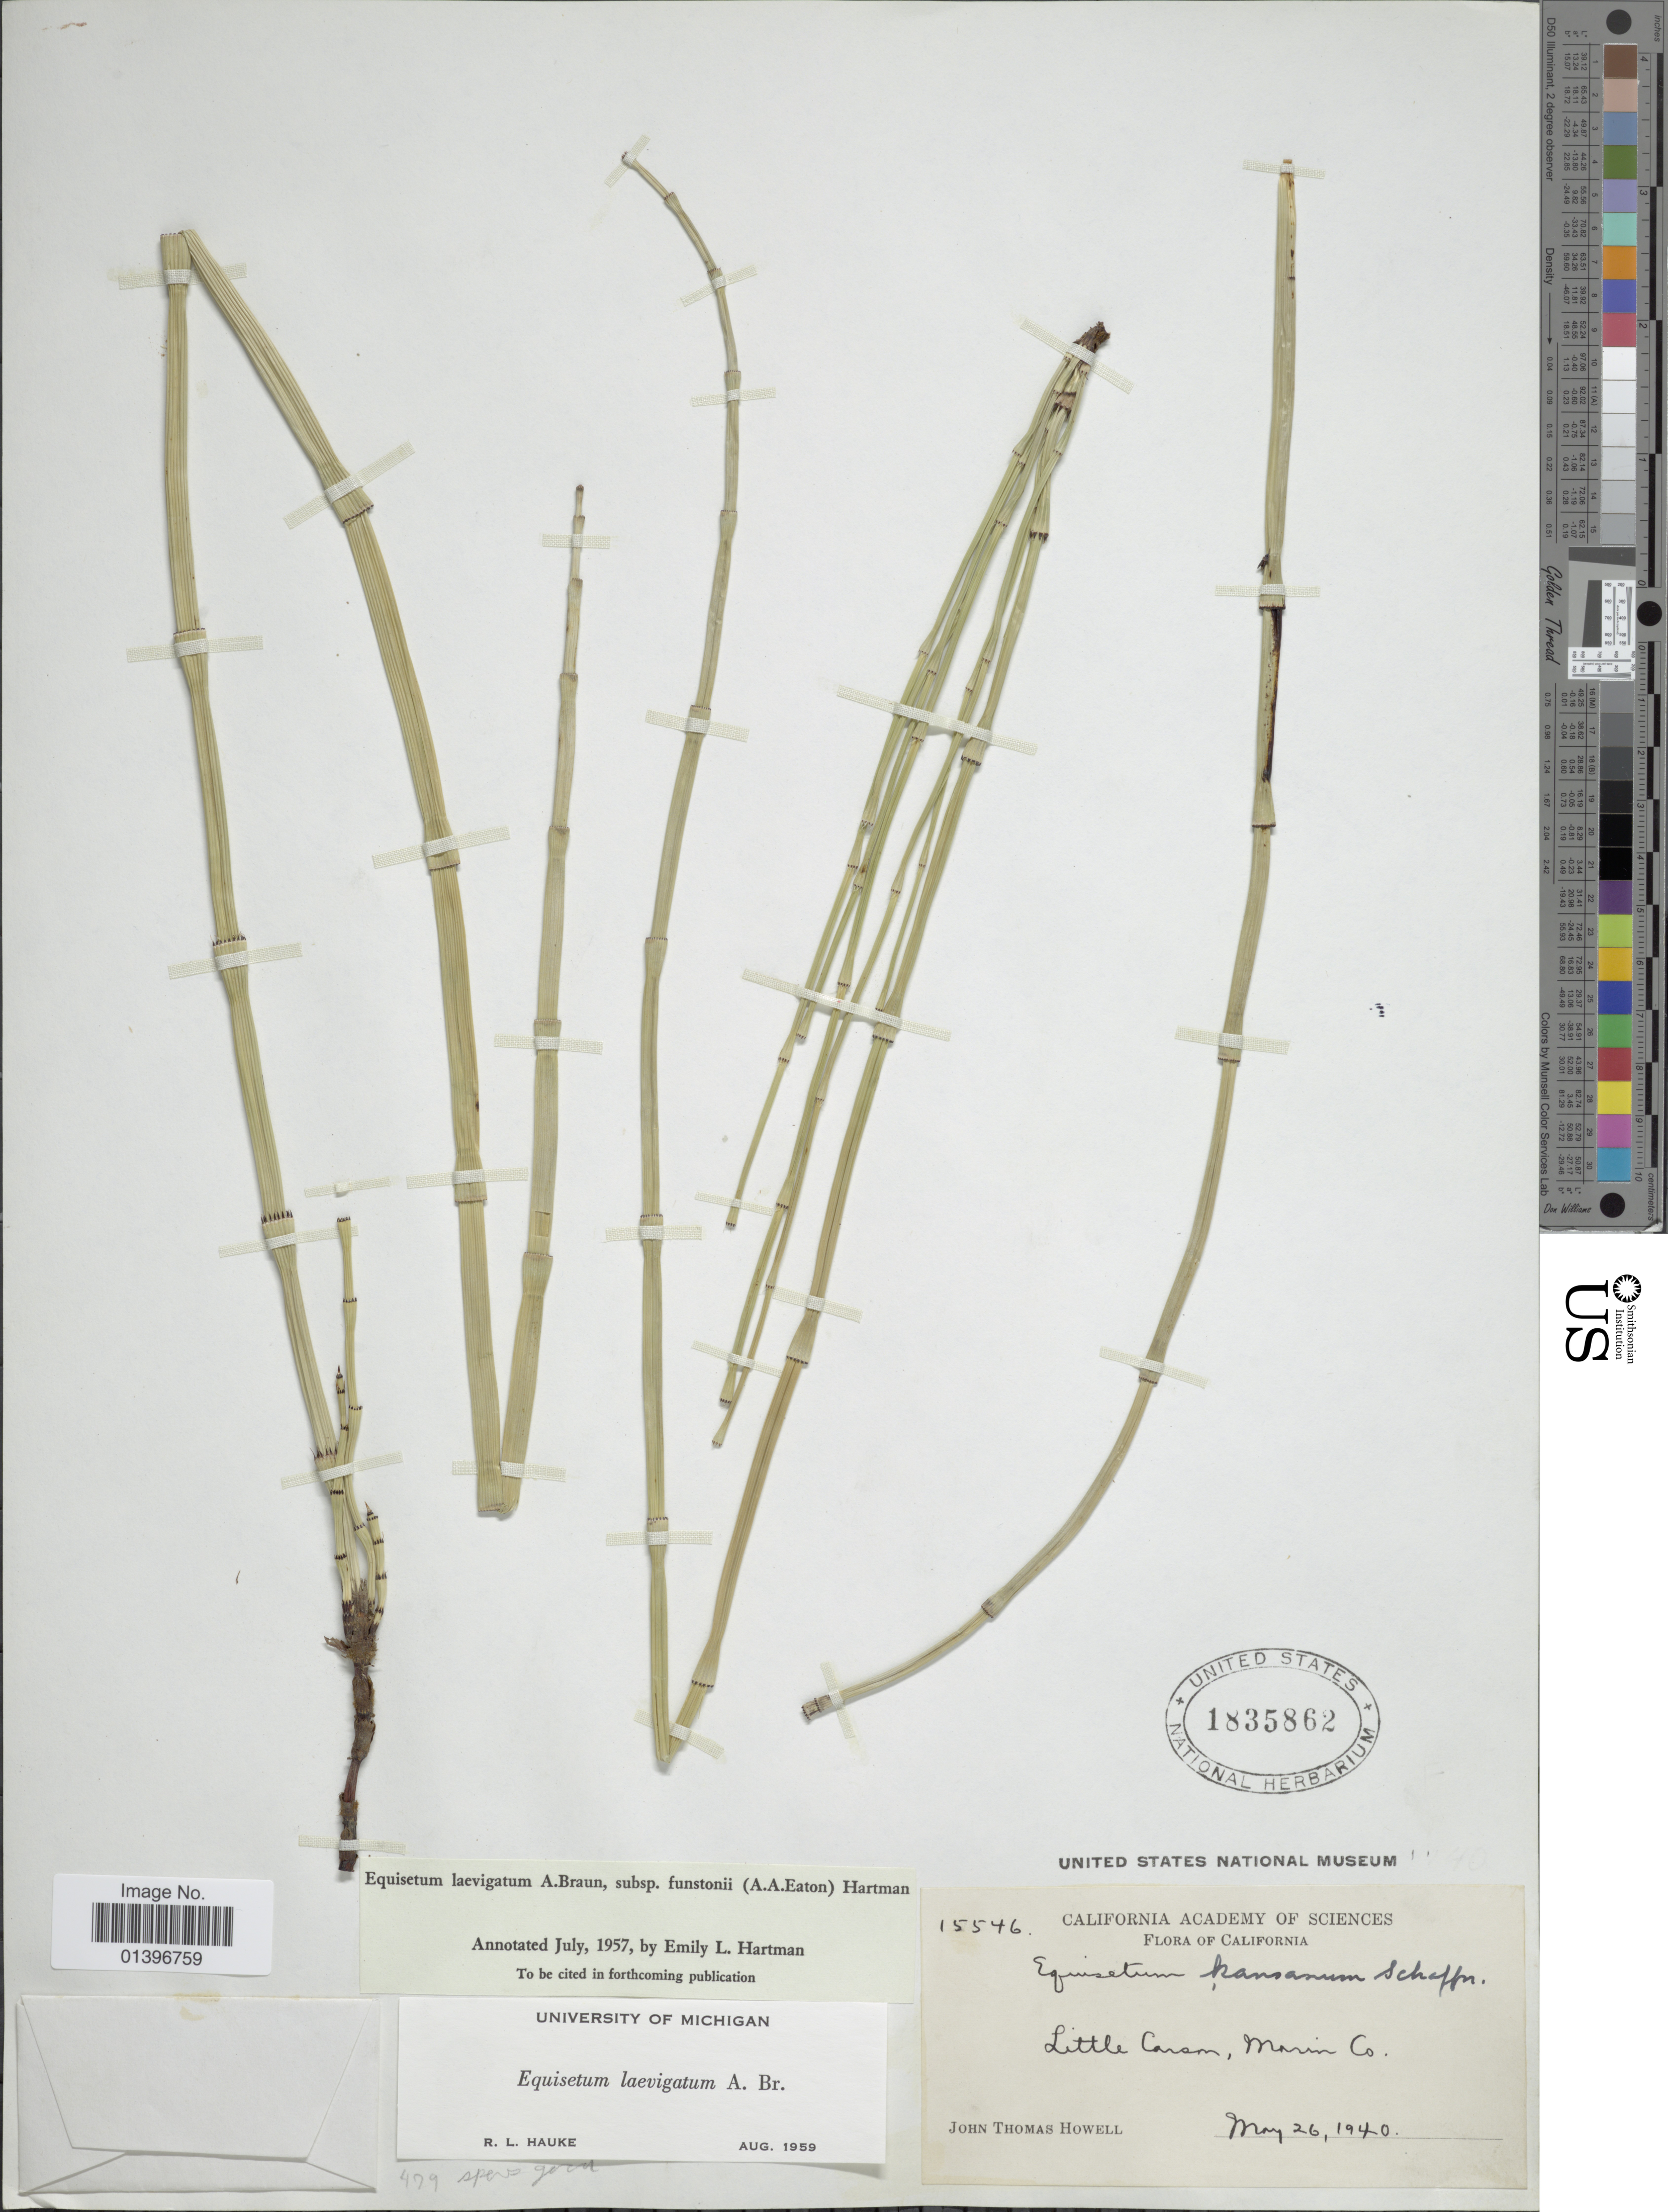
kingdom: Plantae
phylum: Tracheophyta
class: Polypodiopsida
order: Equisetales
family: Equisetaceae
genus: Equisetum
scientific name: Equisetum laevigatum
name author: A. Braun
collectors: J. T. Howell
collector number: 15546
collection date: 1940-05-26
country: United States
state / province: California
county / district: Marin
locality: Little Canon, Marin Co.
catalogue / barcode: US 1835862